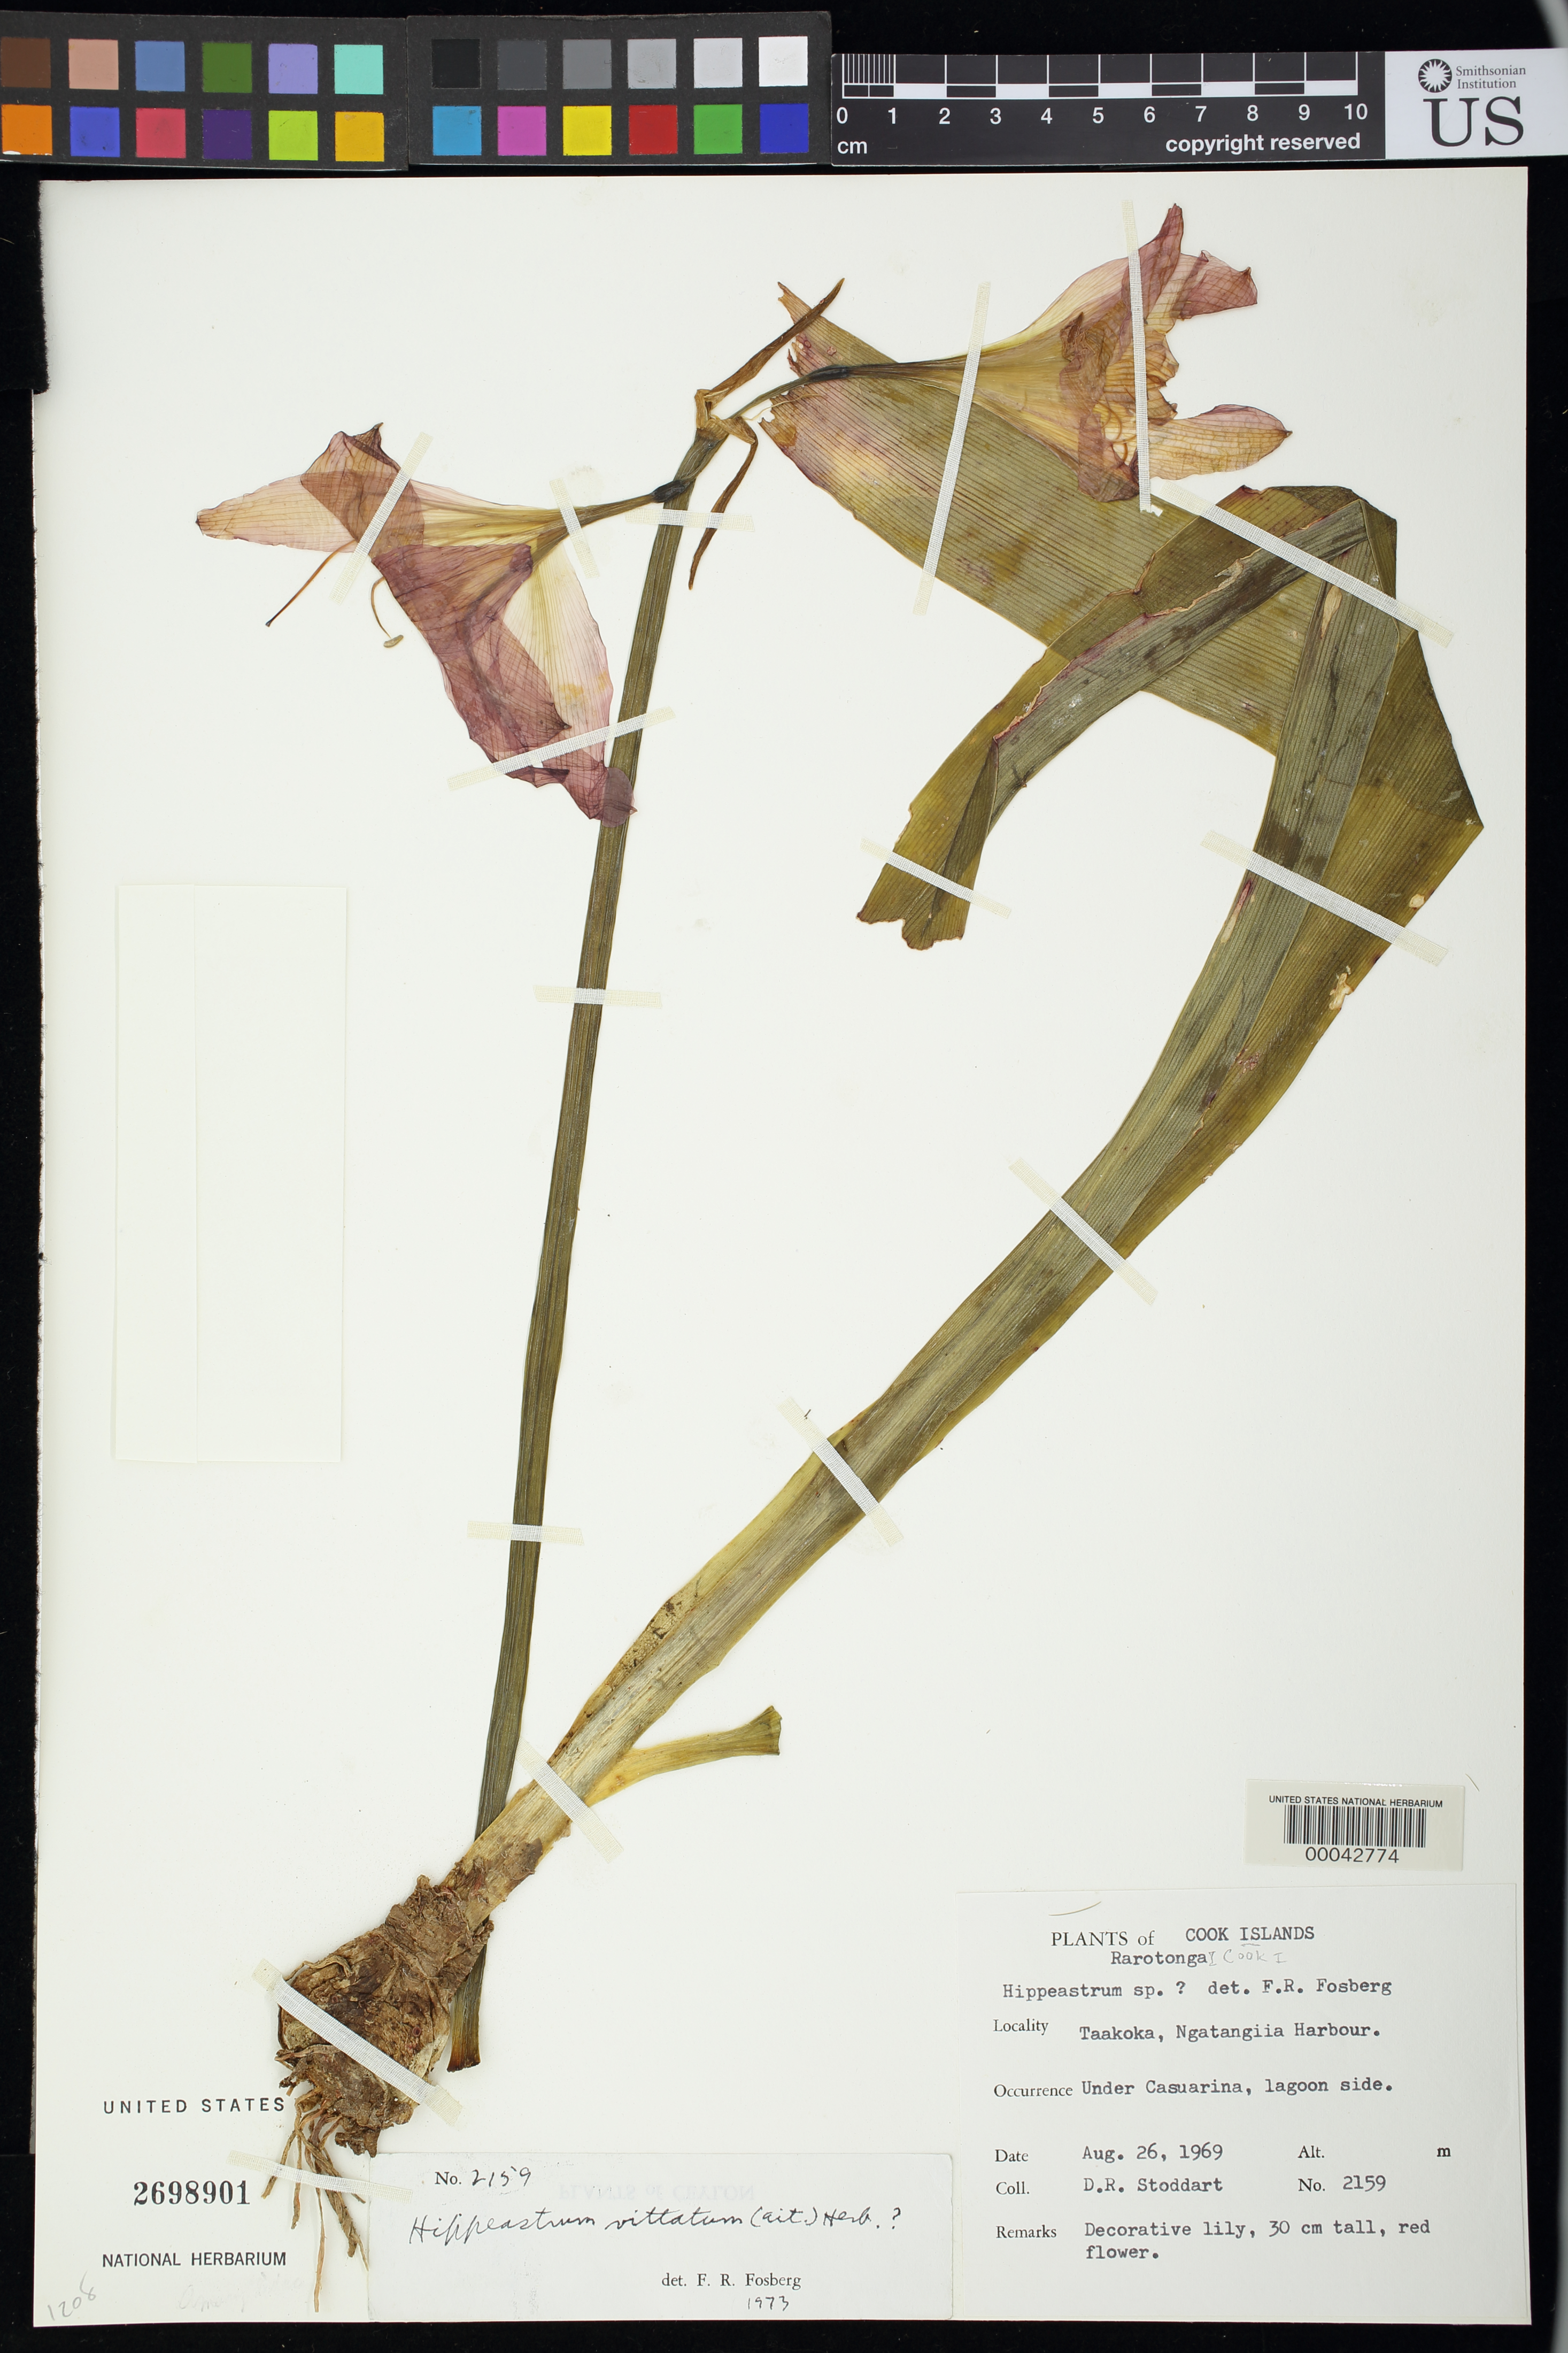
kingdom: Plantae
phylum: Tracheophyta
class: Liliopsida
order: Asparagales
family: Amaryllidaceae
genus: Hippeastrum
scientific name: Hippeastrum vittatum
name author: (L'Hér.) Herb.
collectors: D. R. Stoddart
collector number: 2159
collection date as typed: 26 Aug 1969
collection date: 1969-08-26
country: Cook Islands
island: Rarotonga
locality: Taakoka, Ngatangiia Harbor; lagoon side [Southern Cook Is.]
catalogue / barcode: US 2698901